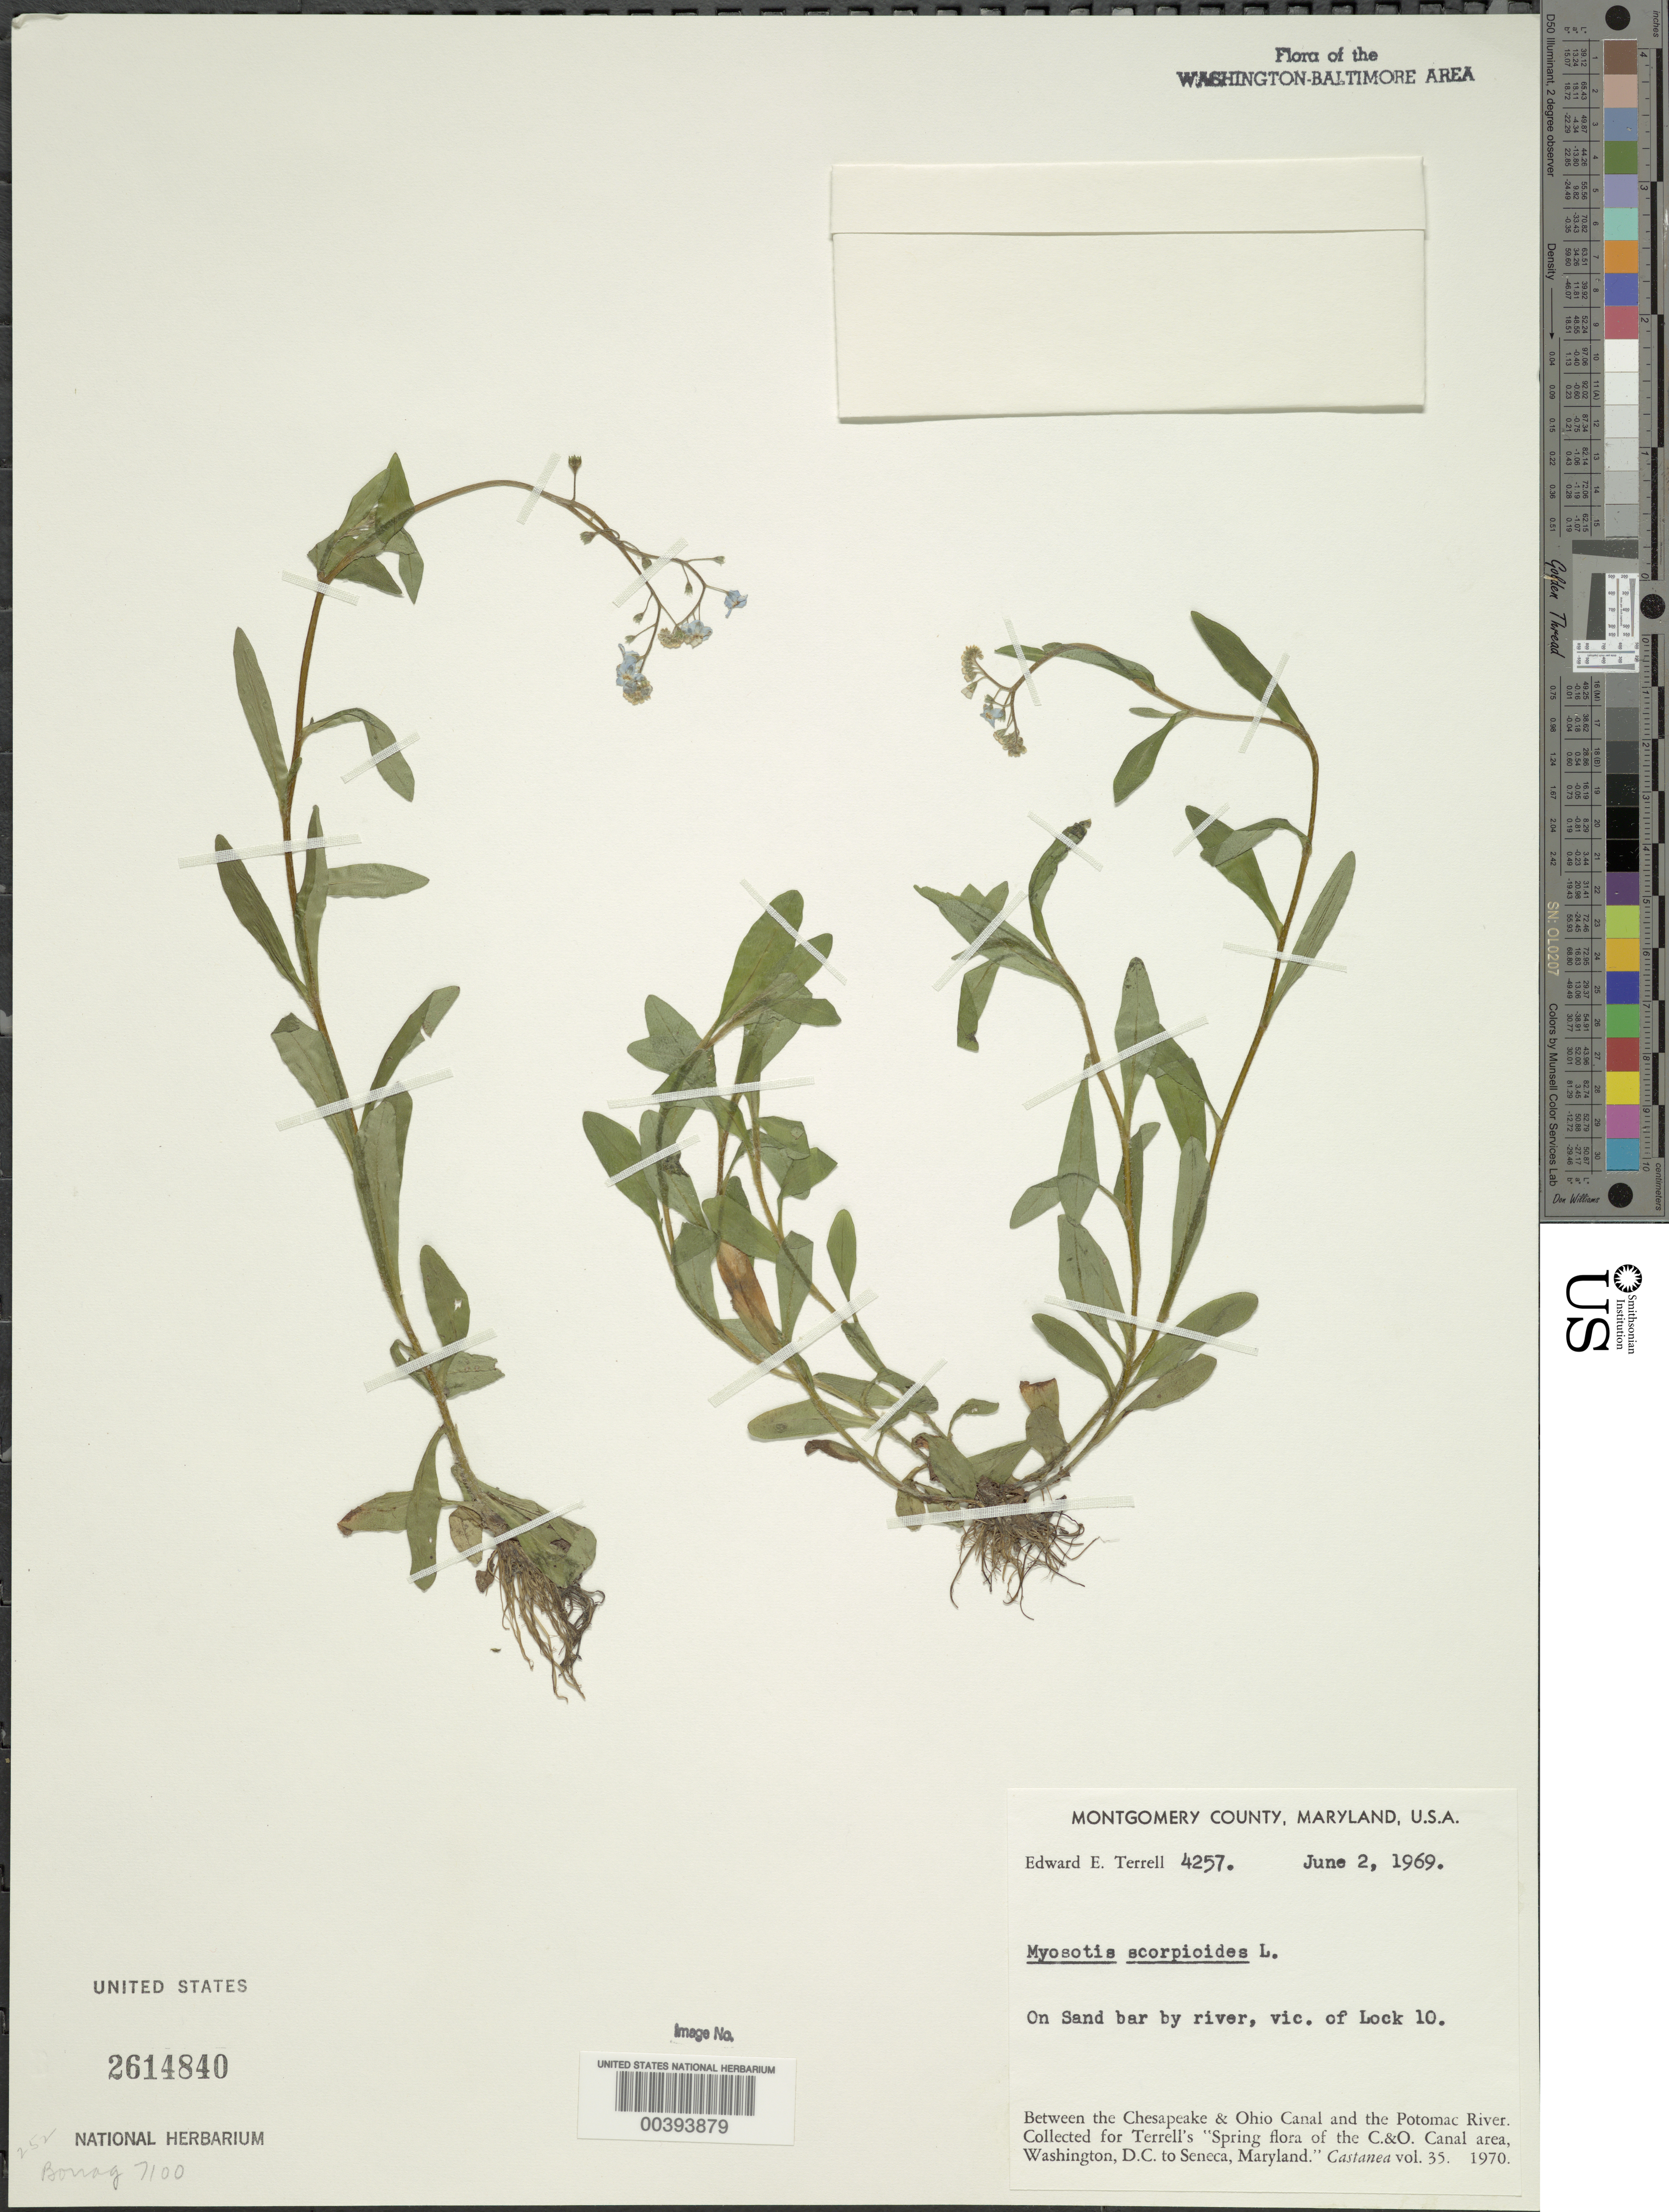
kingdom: Plantae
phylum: Tracheophyta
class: Magnoliopsida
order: Boraginales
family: Boraginaceae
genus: Myosotis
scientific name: Myosotis scorpioides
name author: L.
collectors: E. E. Terrell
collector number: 4257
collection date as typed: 02 Jun 1969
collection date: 1969-06-02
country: United States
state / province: Maryland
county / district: Montgomery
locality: Potomac River, Lock 10 vicinity C. & O. Canal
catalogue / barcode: US 2614840